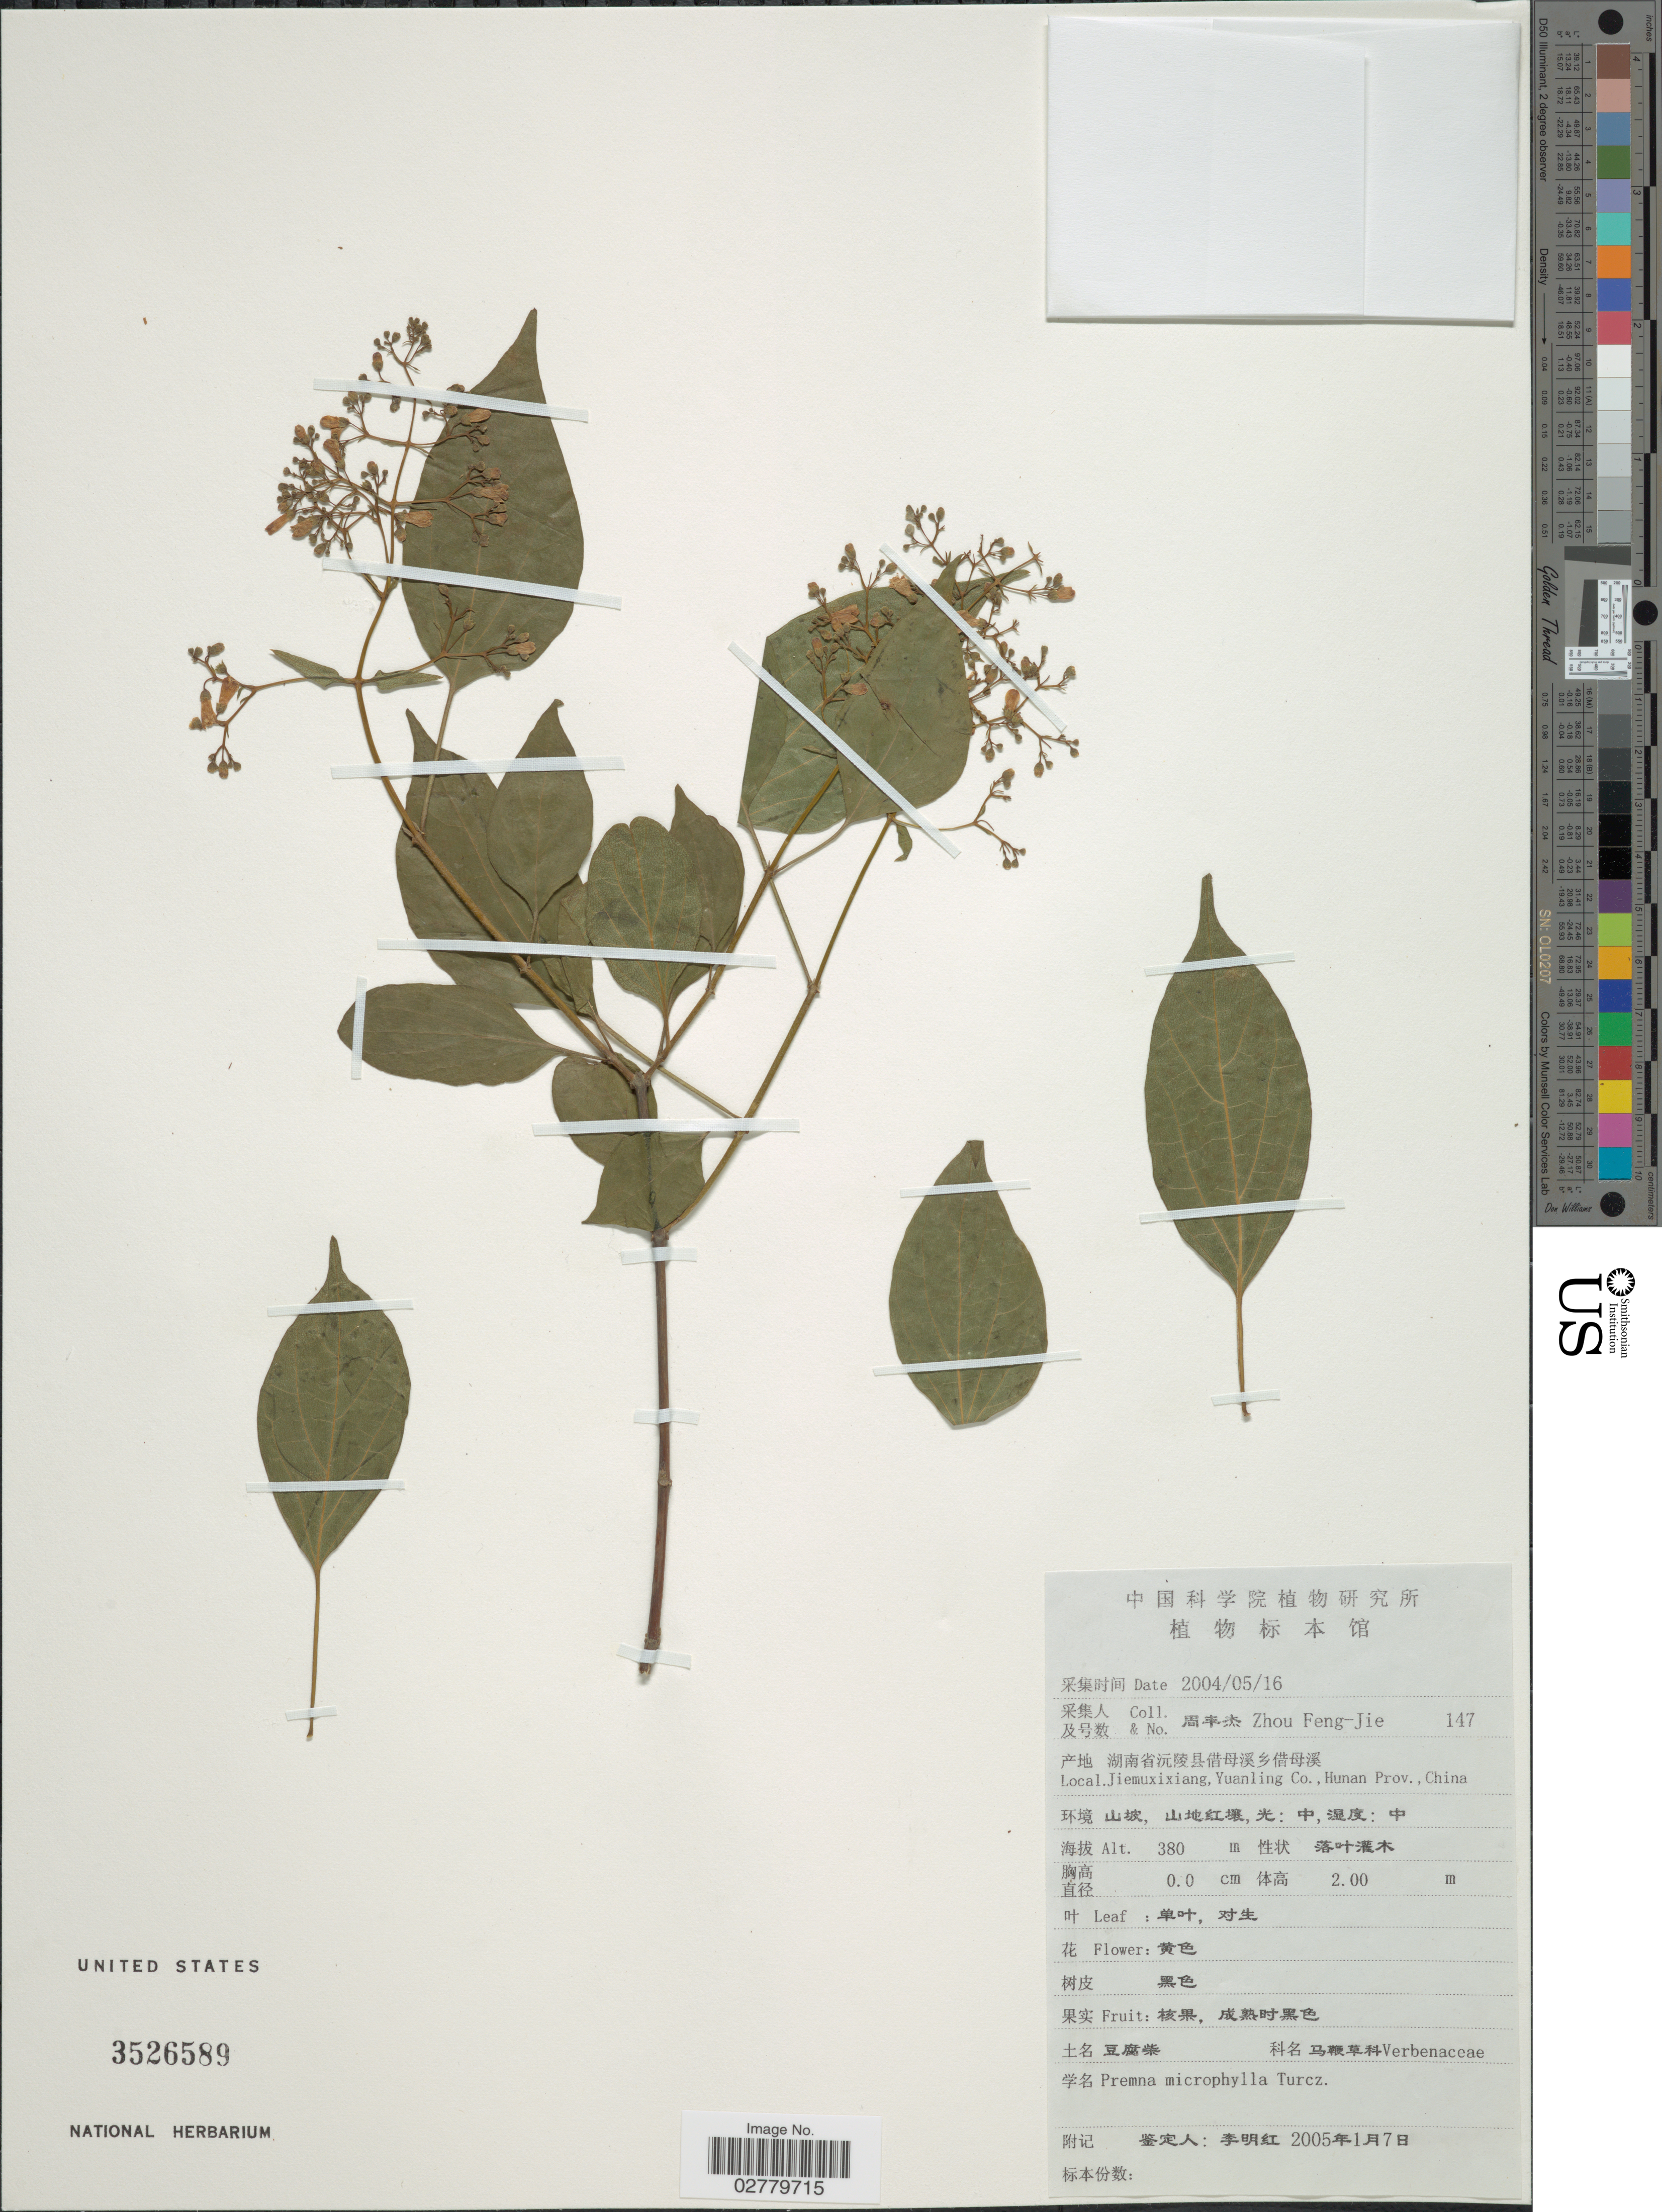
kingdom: Plantae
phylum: Tracheophyta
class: Magnoliopsida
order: Lamiales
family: Lamiaceae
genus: Premna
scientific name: Premna microphylla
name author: Turcz.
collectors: F. Zhou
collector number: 147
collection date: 2004-05-16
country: China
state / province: Hunan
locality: Jiemuxixiang, Yuanlong Co.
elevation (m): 380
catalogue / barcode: US 3526589